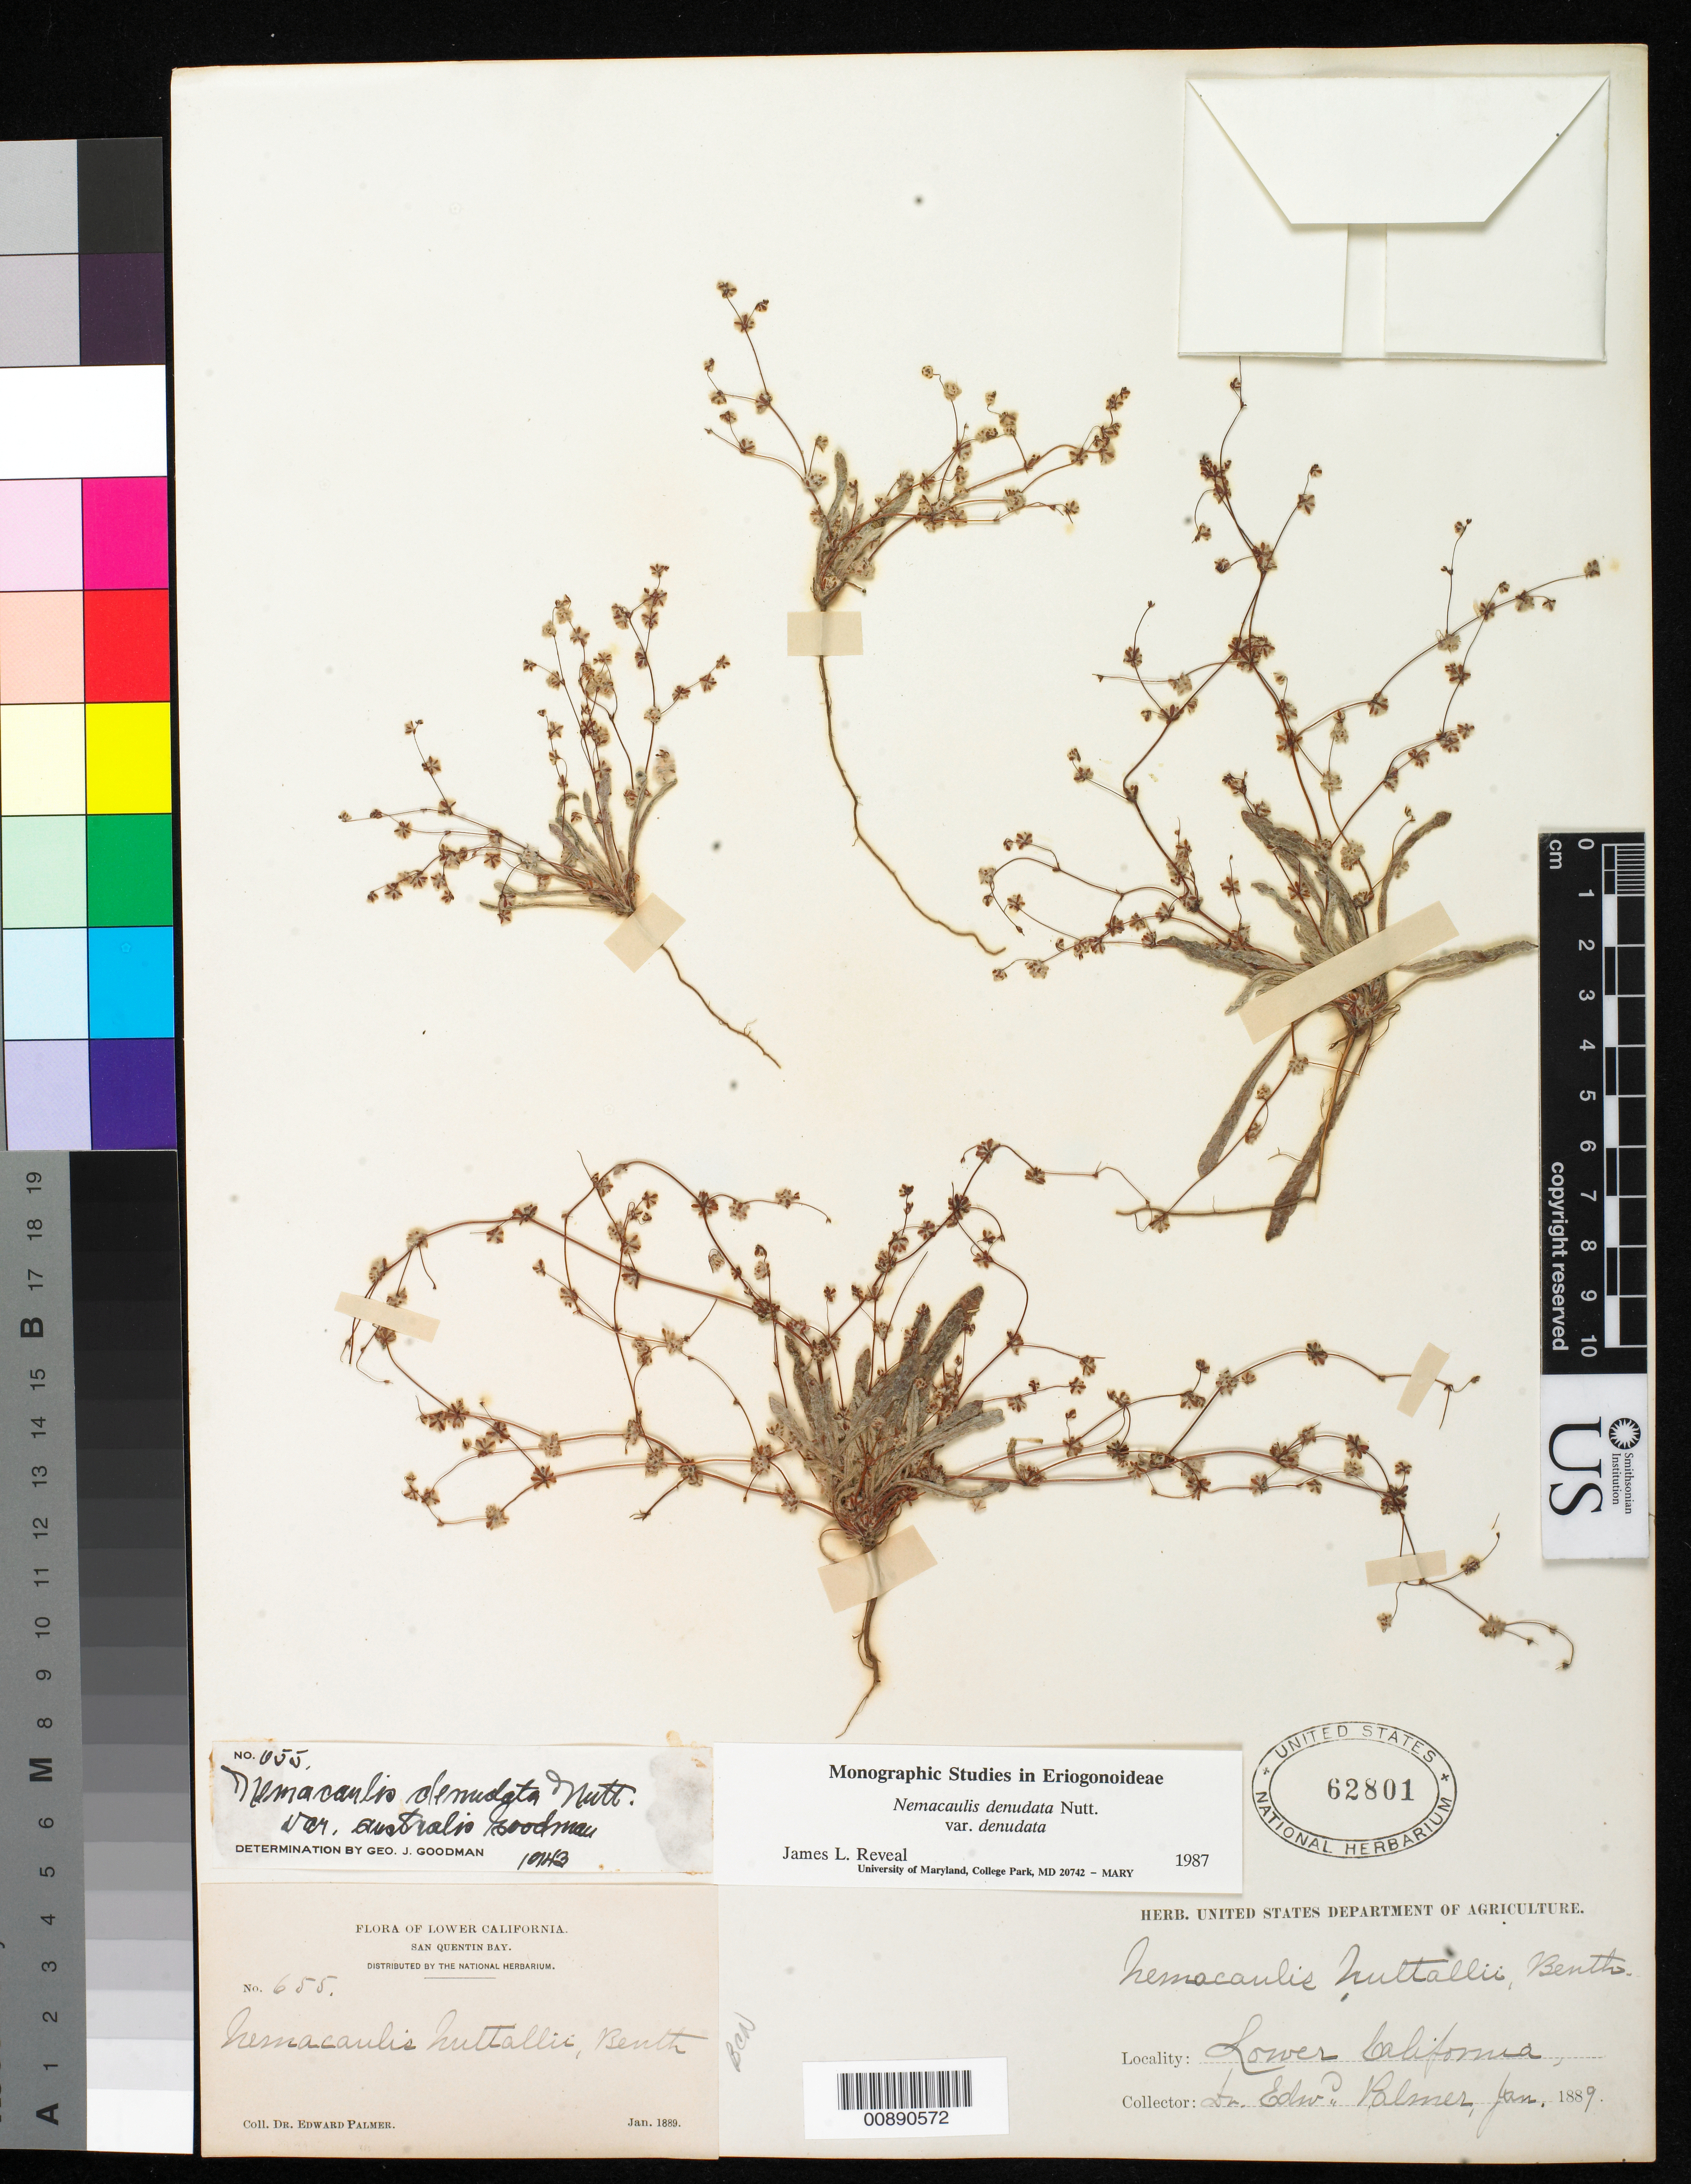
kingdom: Plantae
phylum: Tracheophyta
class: Magnoliopsida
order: Caryophyllales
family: Polygonaceae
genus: Nemacaulis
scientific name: Nemacaulis denudata var. denudata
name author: Nutt.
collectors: E. Palmer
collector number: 655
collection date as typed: Jan 1889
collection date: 1889-01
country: Mexico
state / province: Baja California Norte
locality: San Quentin Bay, Baja California.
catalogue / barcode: US 62801